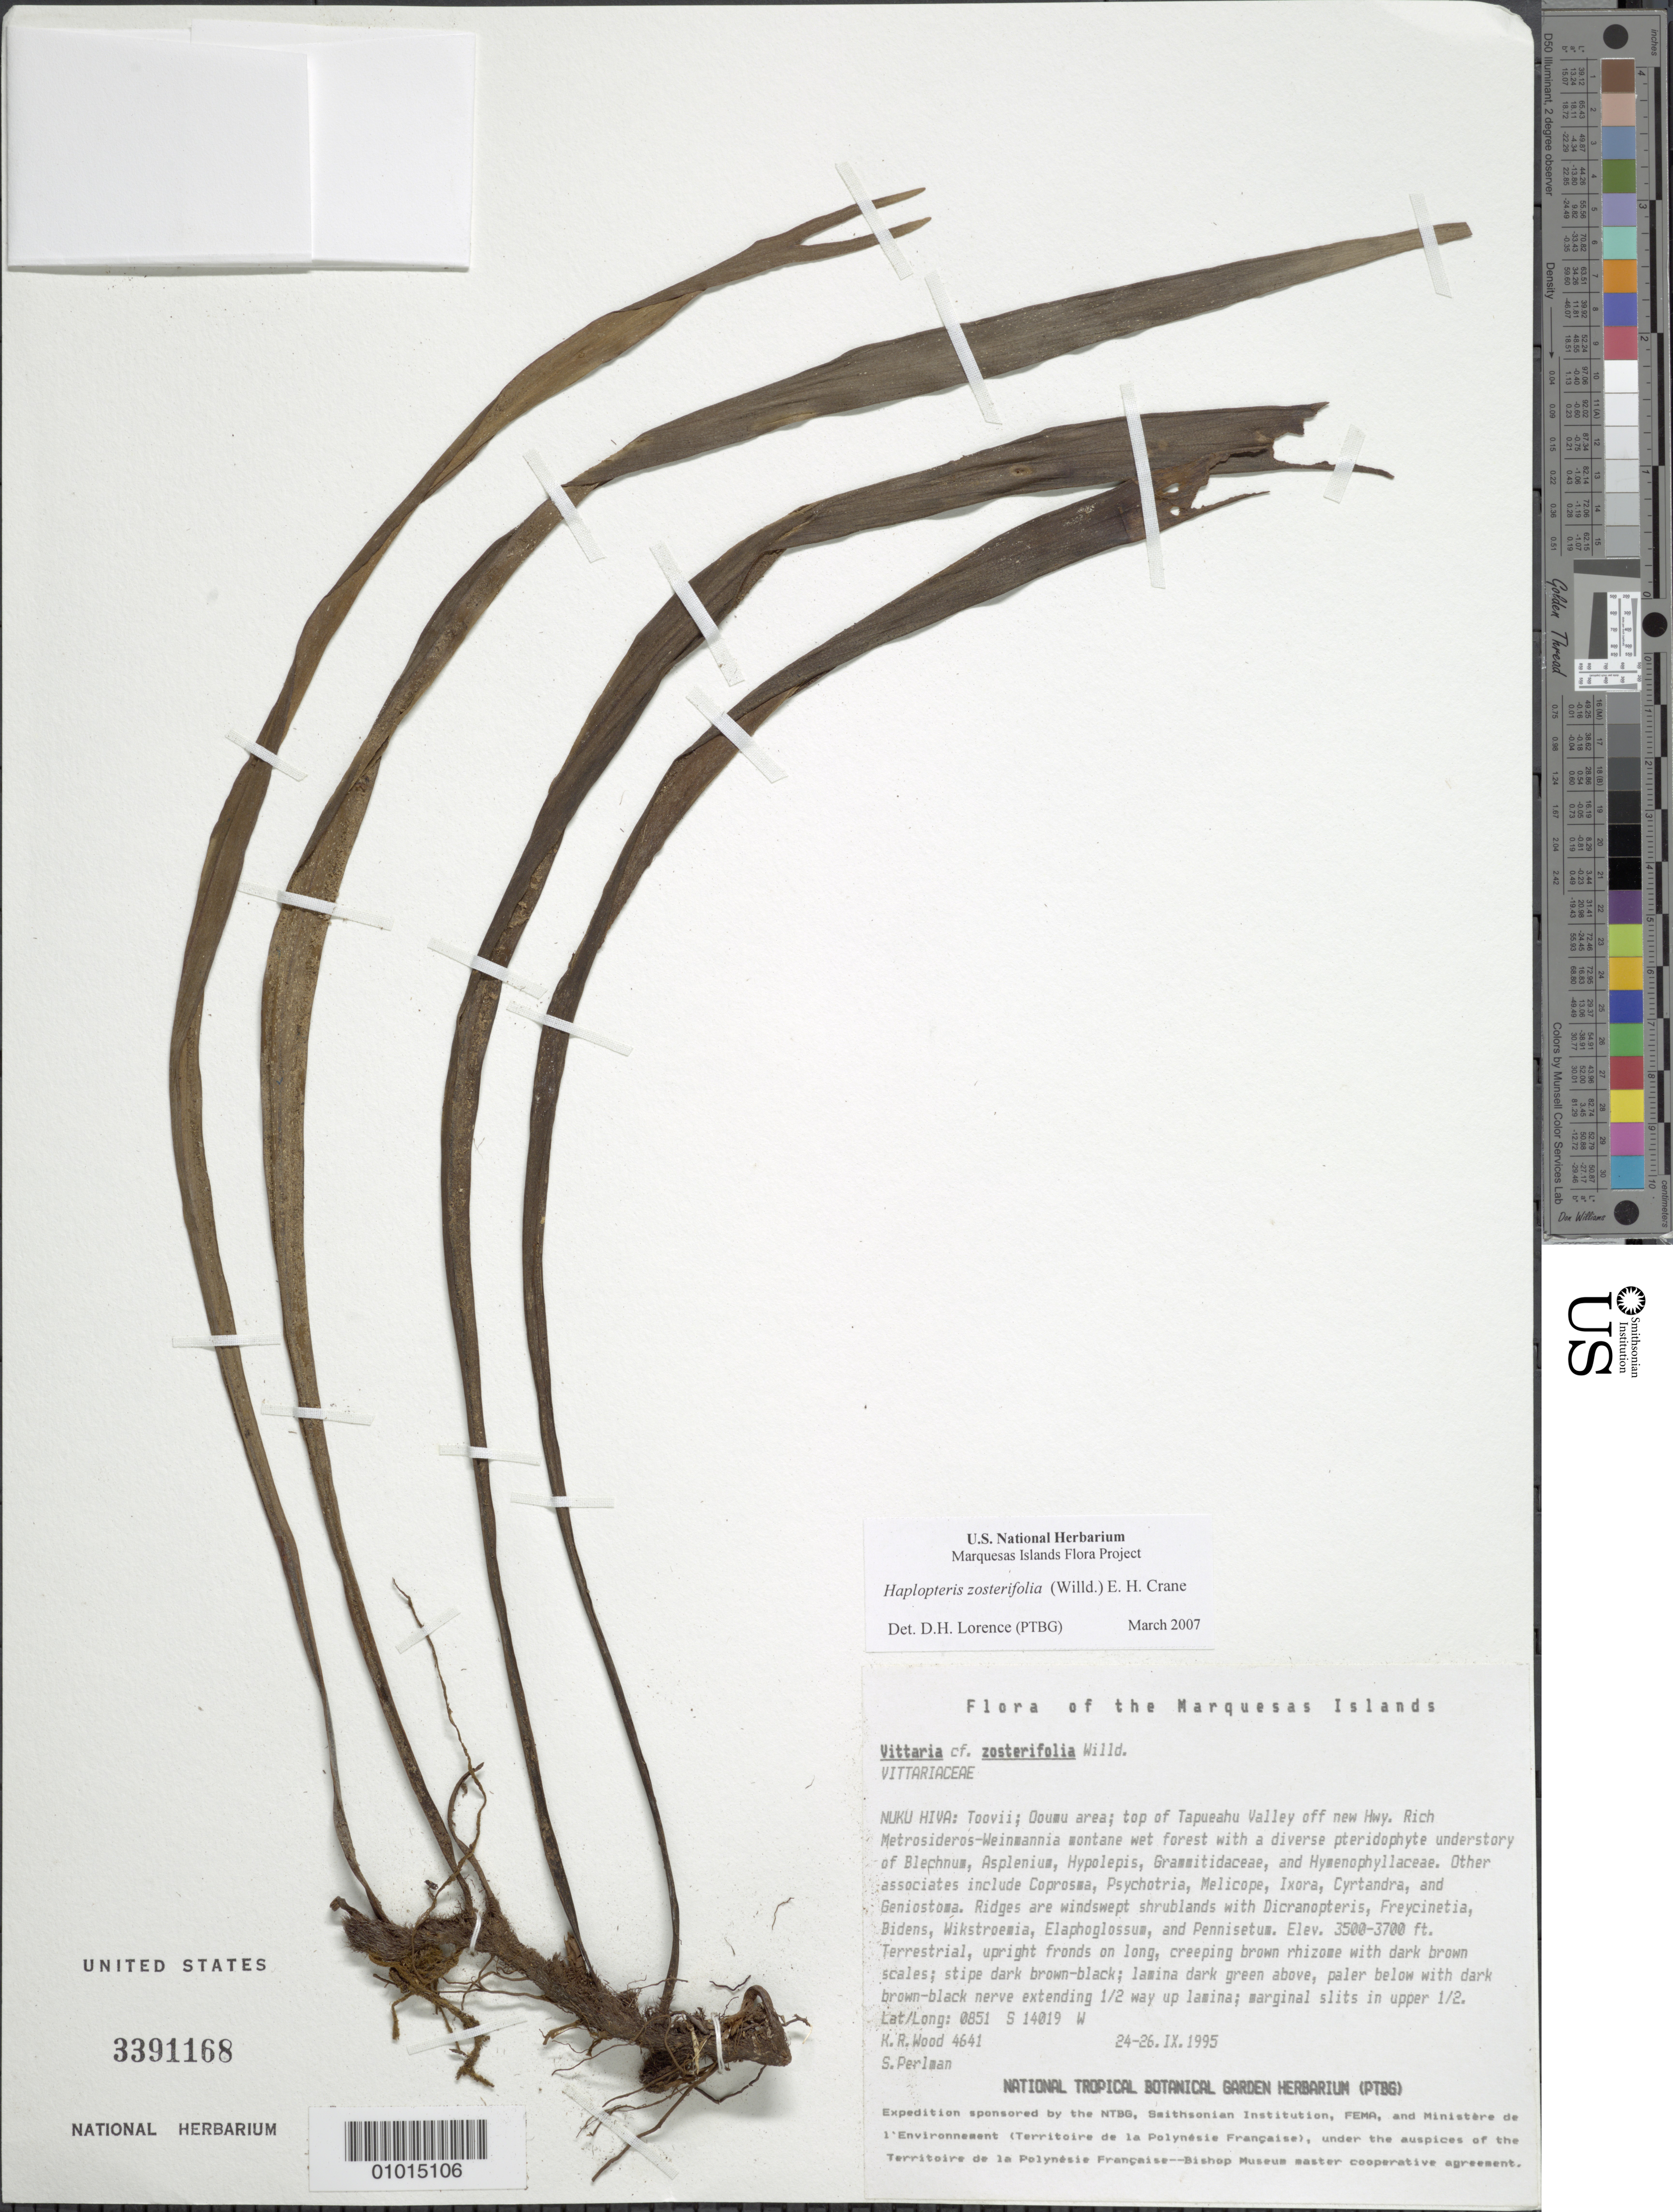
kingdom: Plantae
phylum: Tracheophyta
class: Polypodiopsida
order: Polypodiales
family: Pteridaceae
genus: Haplopteris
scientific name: Haplopteris zosterifolia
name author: (Willd.) E.H. Crane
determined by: Lorence, David H., (PTBG), National Tropical Botanical Garden (UNITED STATES)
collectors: K. R. Wood & S. P. Perlman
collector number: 4641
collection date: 1995-09-24/1995-09-26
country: French Polynesia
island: Nuku Hiva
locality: Toovii, Ooumu area, top of Tapueahu Valley off new hwy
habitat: Rich Metrosideros - Weinmannia montane wet forests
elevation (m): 1067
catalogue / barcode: US 3391168